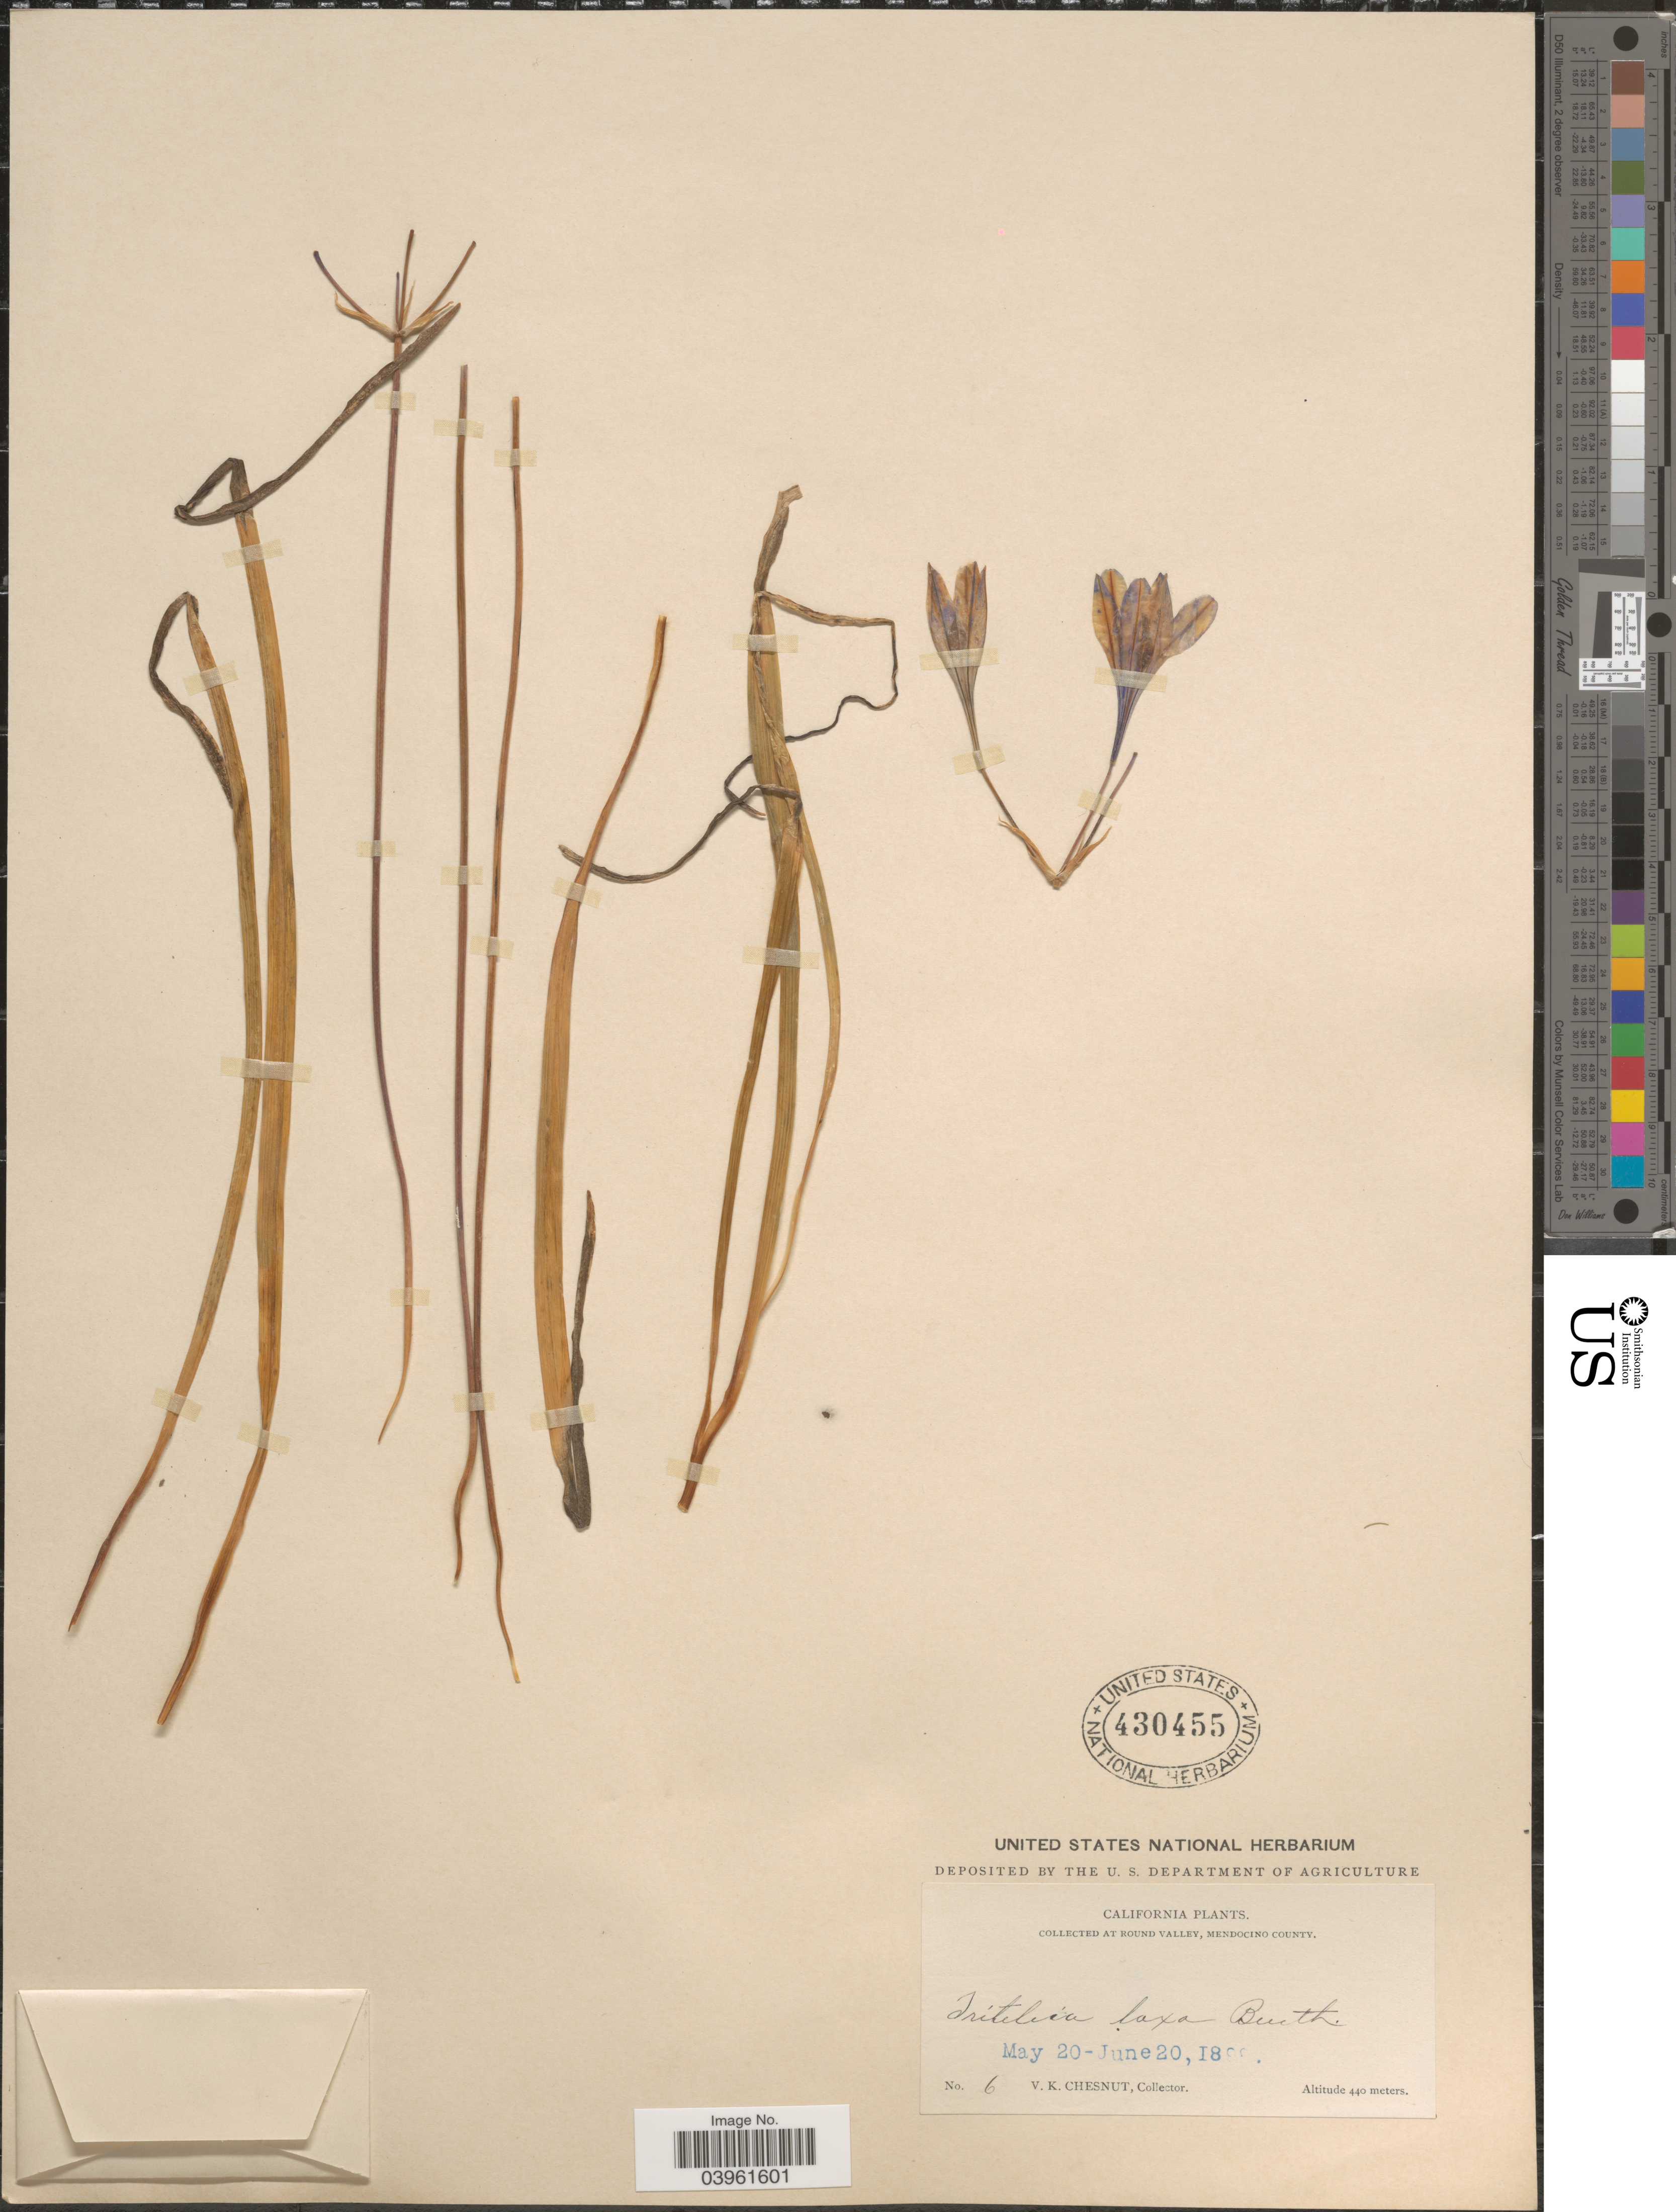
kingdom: Plantae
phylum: Tracheophyta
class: Liliopsida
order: Asparagales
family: Asparagaceae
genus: Triteleia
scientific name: Triteleia laxa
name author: Benth.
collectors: V. Chesnut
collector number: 6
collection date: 1899-05-20/1899-06-20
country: United States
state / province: California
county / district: Mendocino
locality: At Round Valley, Mendocino County.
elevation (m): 440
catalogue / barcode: US 430455